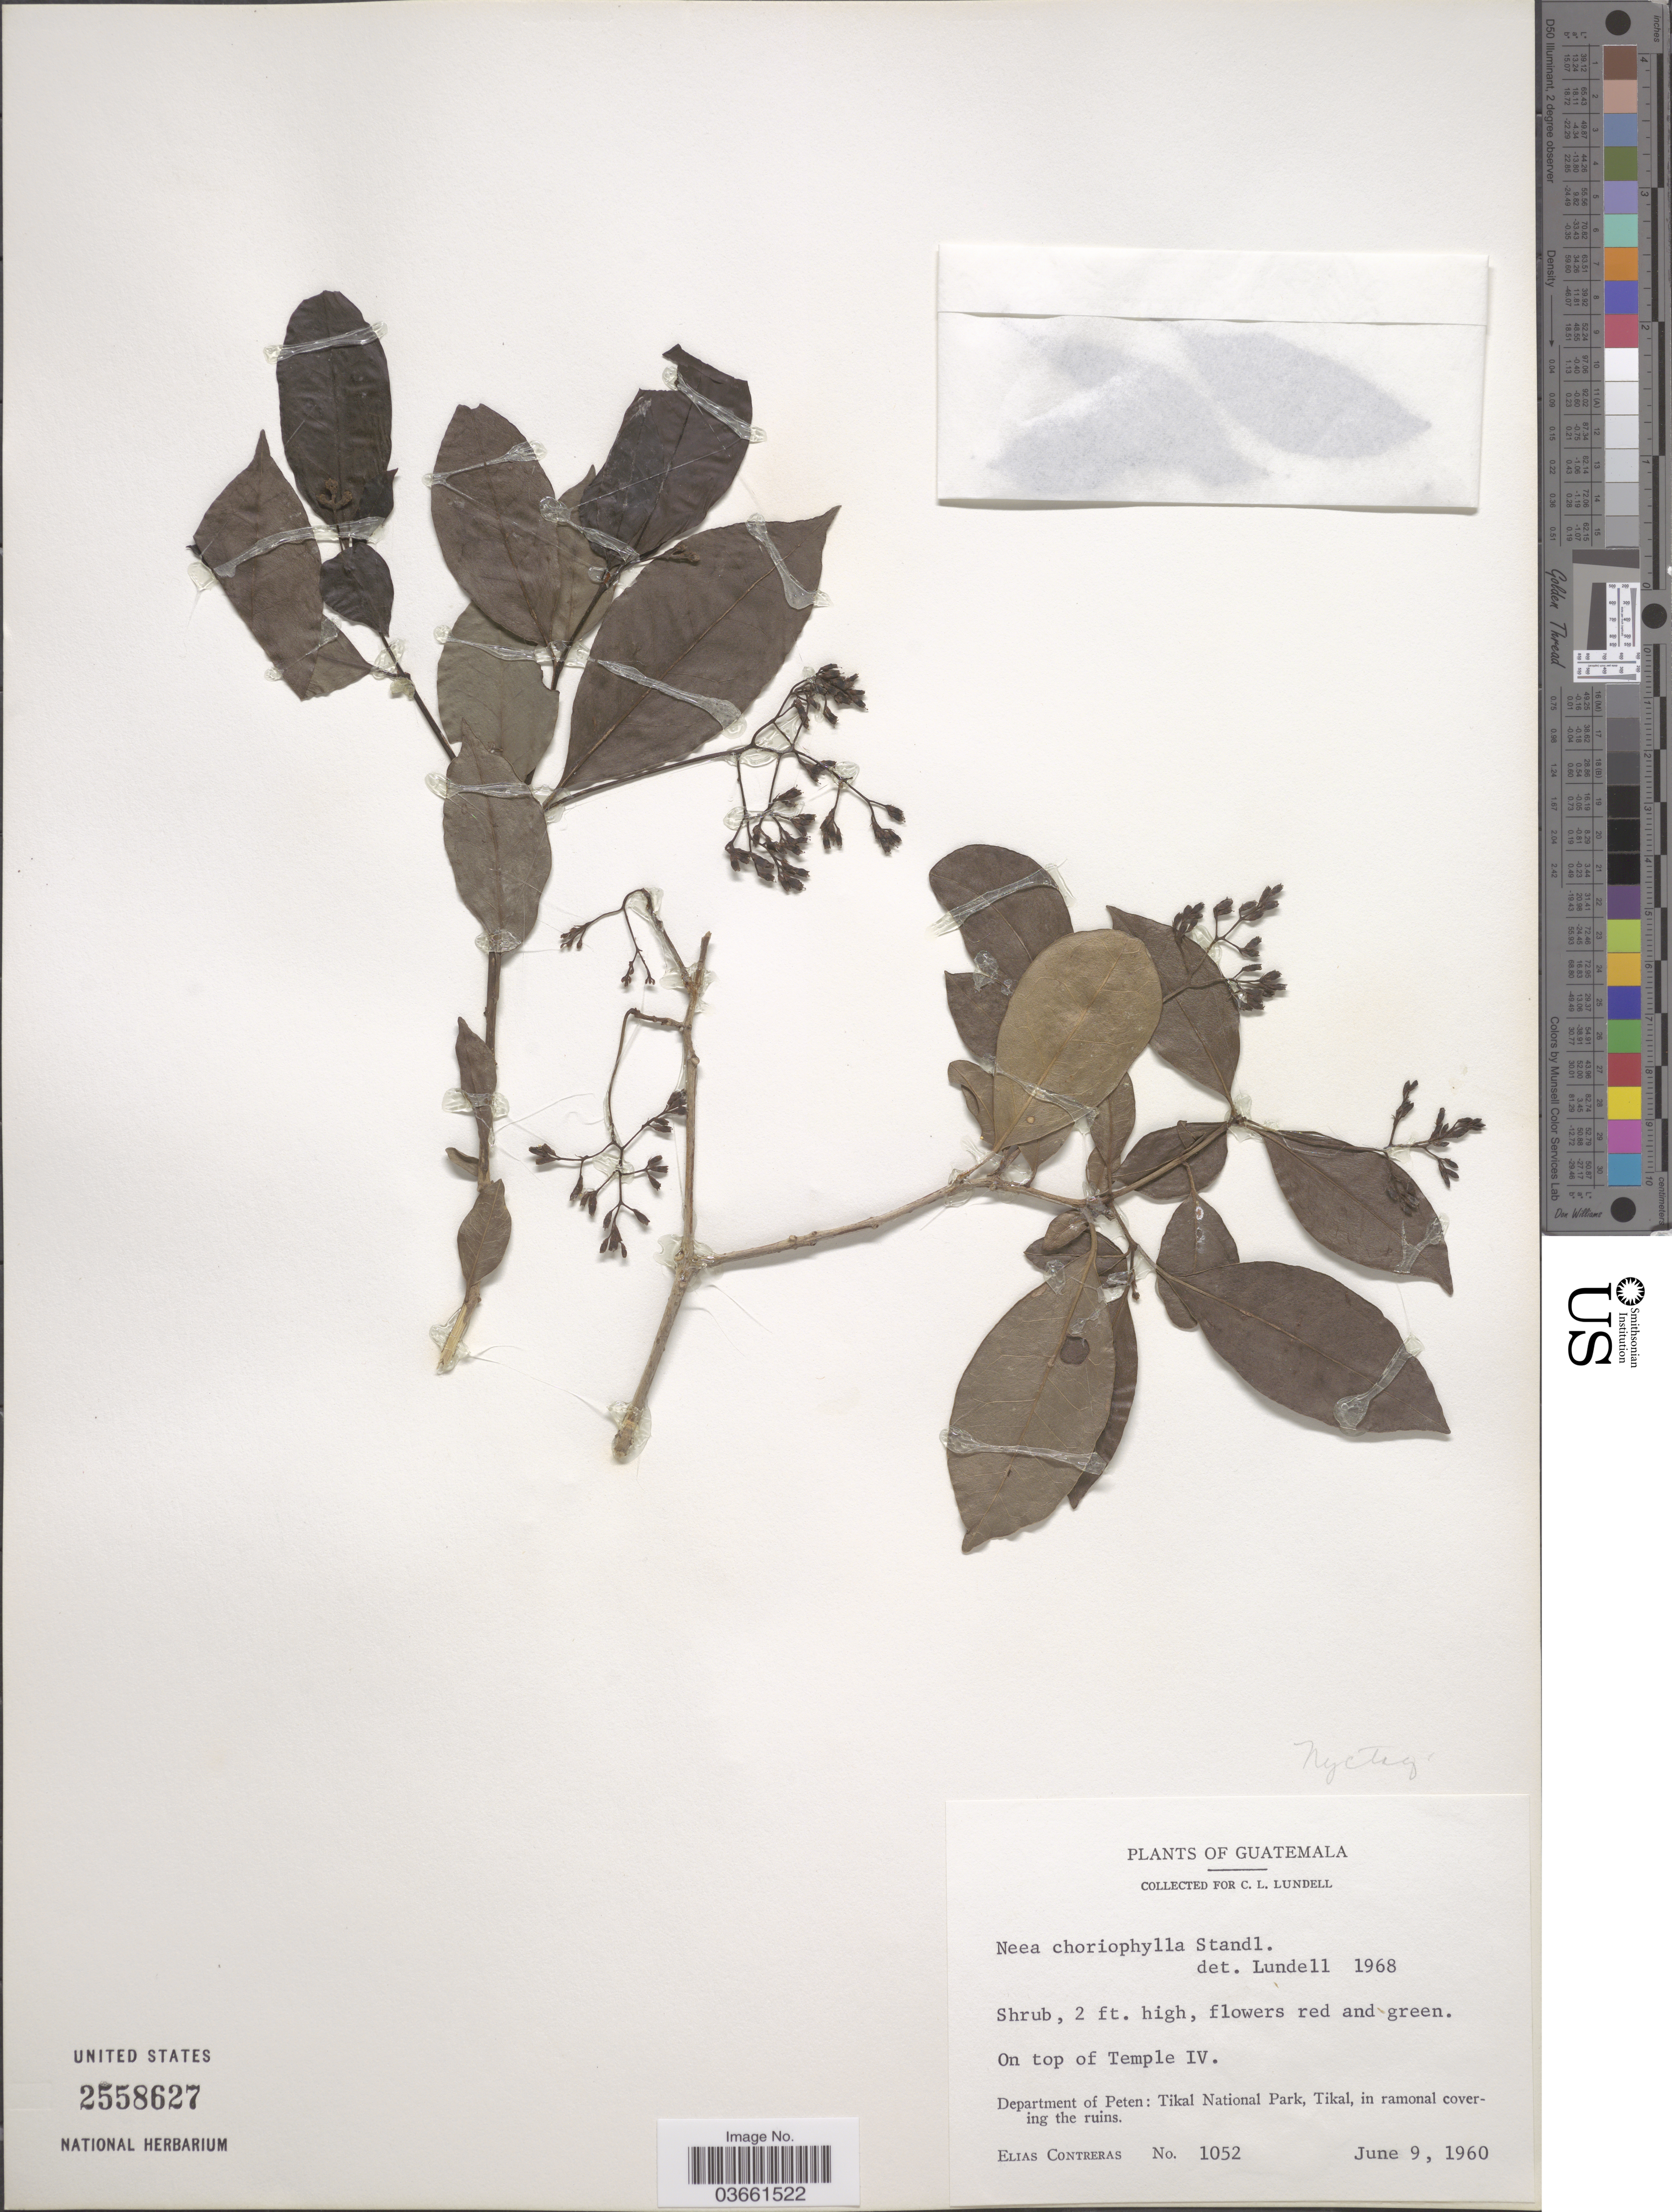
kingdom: Plantae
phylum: Tracheophyta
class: Magnoliopsida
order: Caryophyllales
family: Nyctaginaceae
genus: Neea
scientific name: Neea choriophylla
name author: Standl.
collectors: E. Contreras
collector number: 1052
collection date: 1960-06-09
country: Guatemala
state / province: El Petén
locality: On top of Temple IV. Department of Peten:Tikal National Park, Tikal.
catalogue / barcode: US 2558627